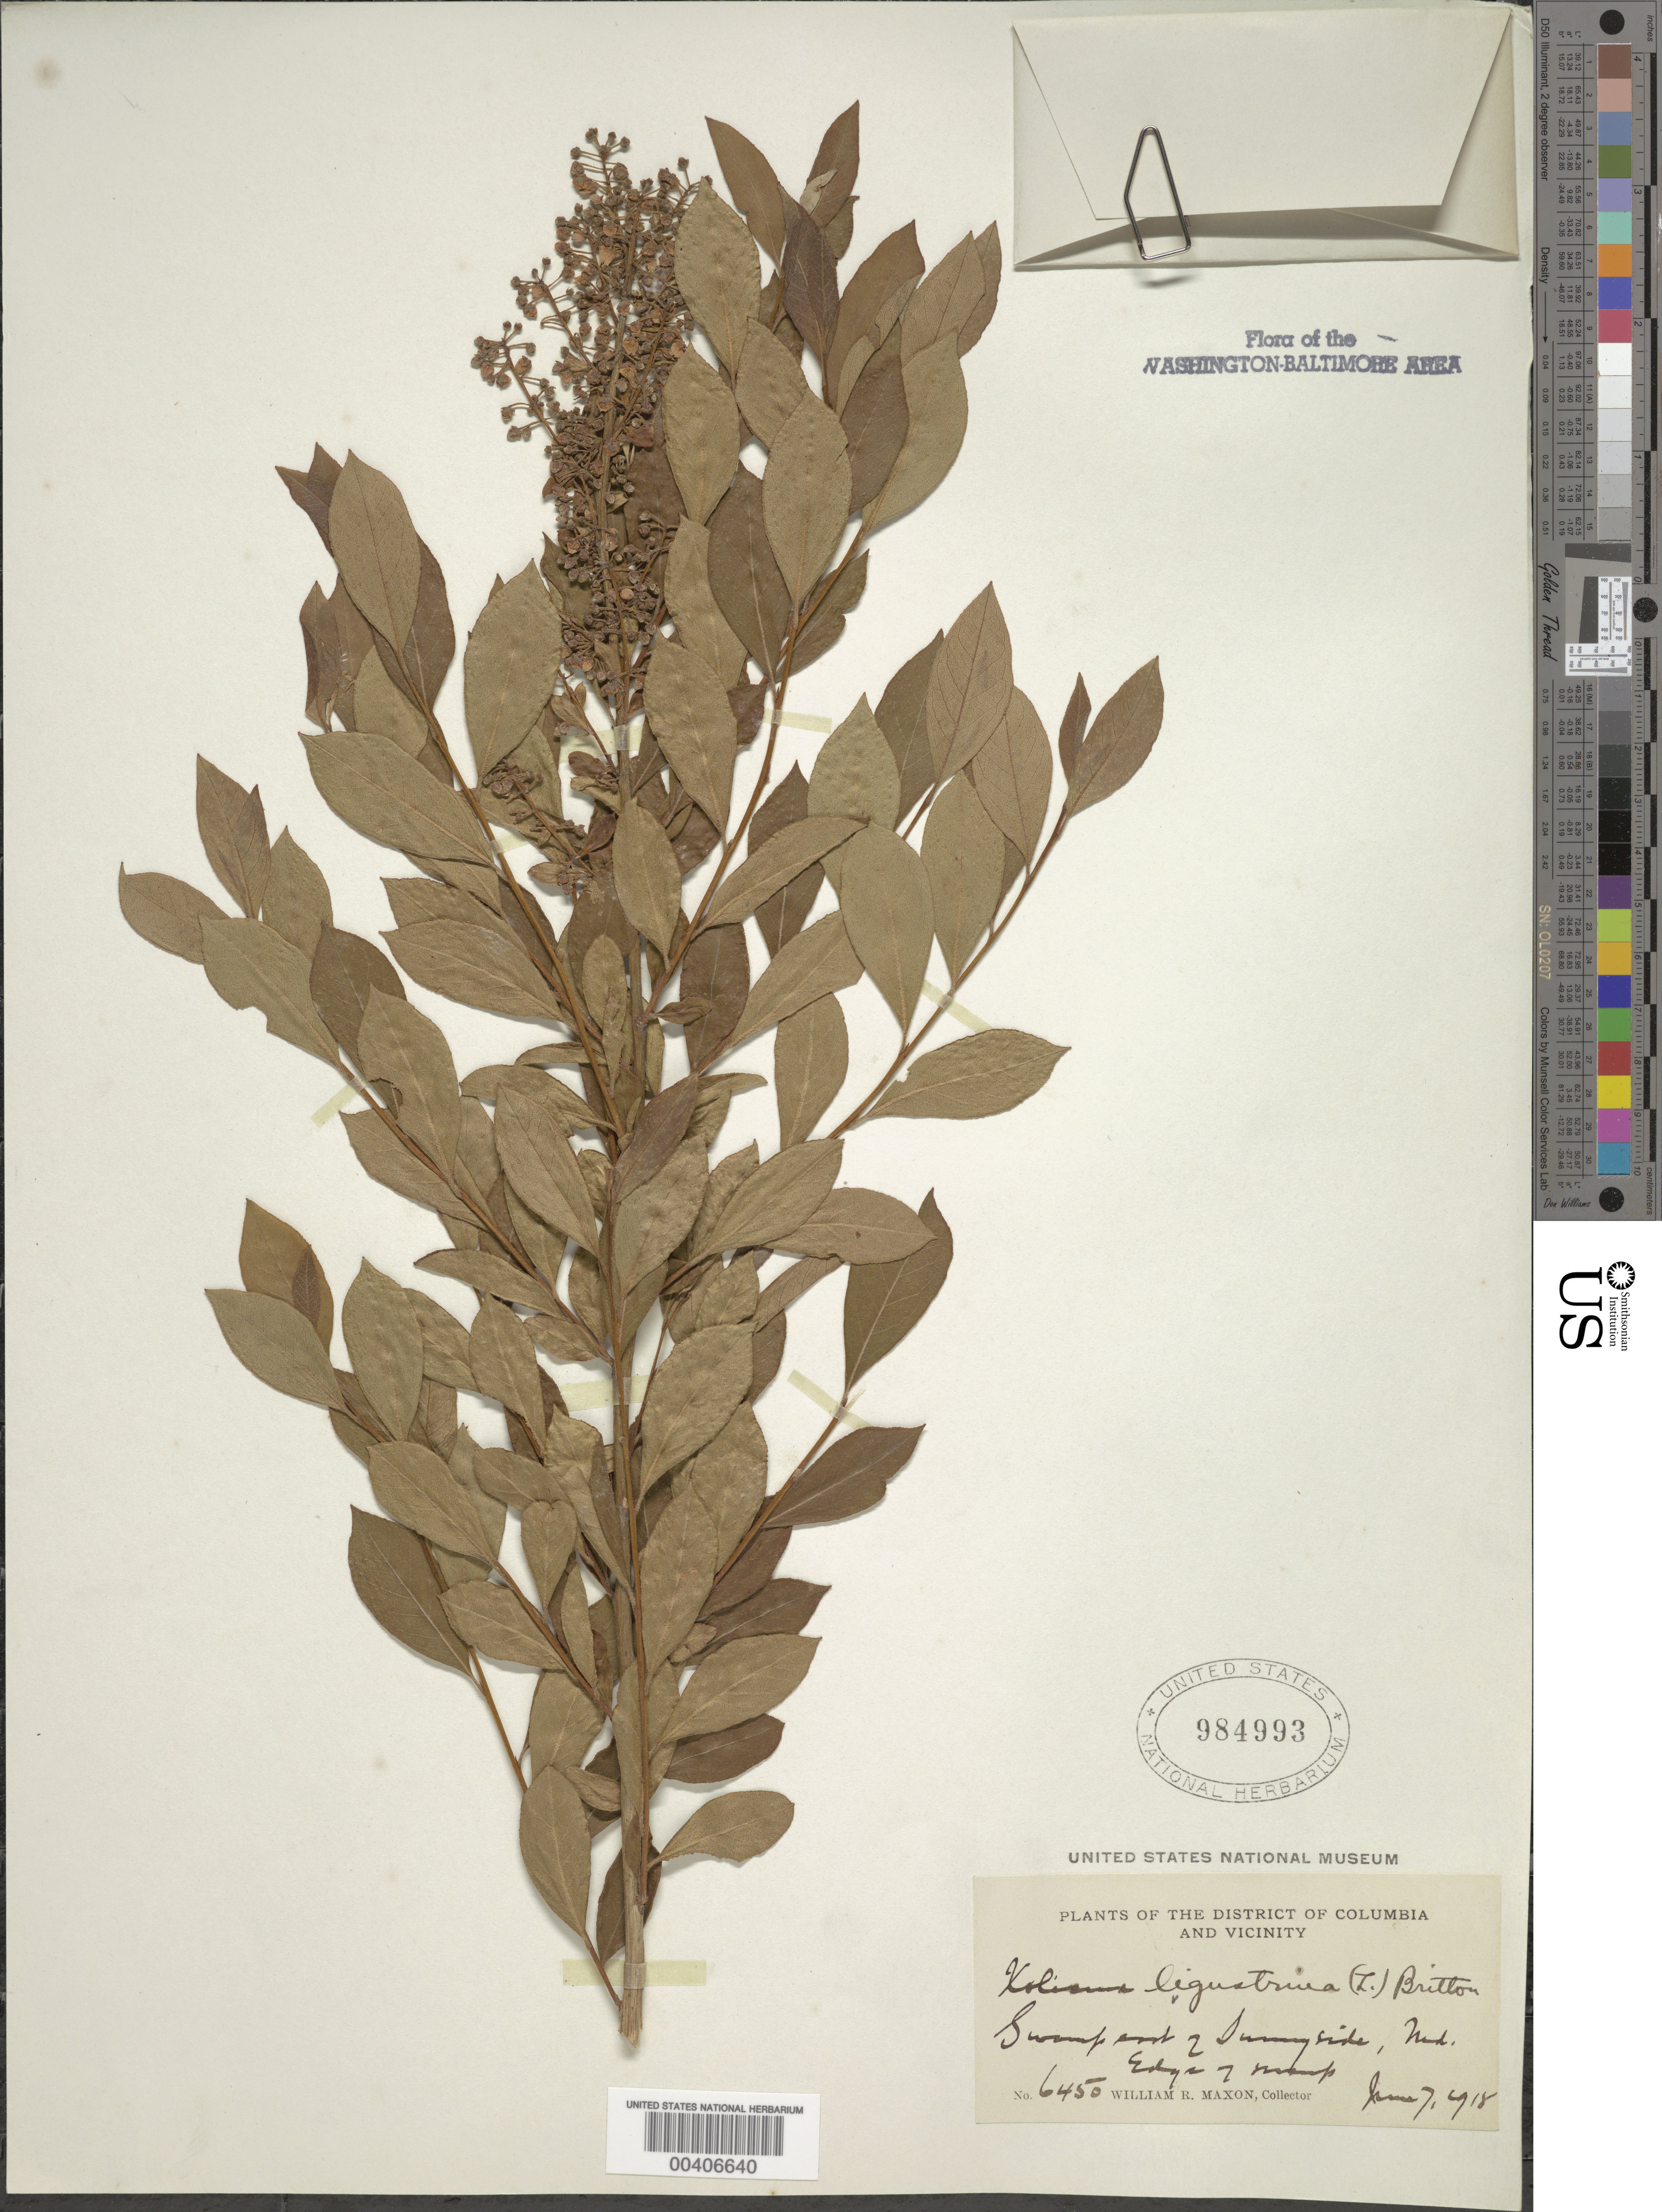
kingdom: Plantae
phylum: Tracheophyta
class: Magnoliopsida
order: Ericales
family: Ericaceae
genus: Lyonia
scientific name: Lyonia ligustrina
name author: (L.) DC.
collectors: W. R. Maxon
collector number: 6450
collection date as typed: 07 Jun 1918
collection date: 1918-06-07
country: United States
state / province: Maryland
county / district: Prince George's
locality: East of Sunnyside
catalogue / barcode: US 984993